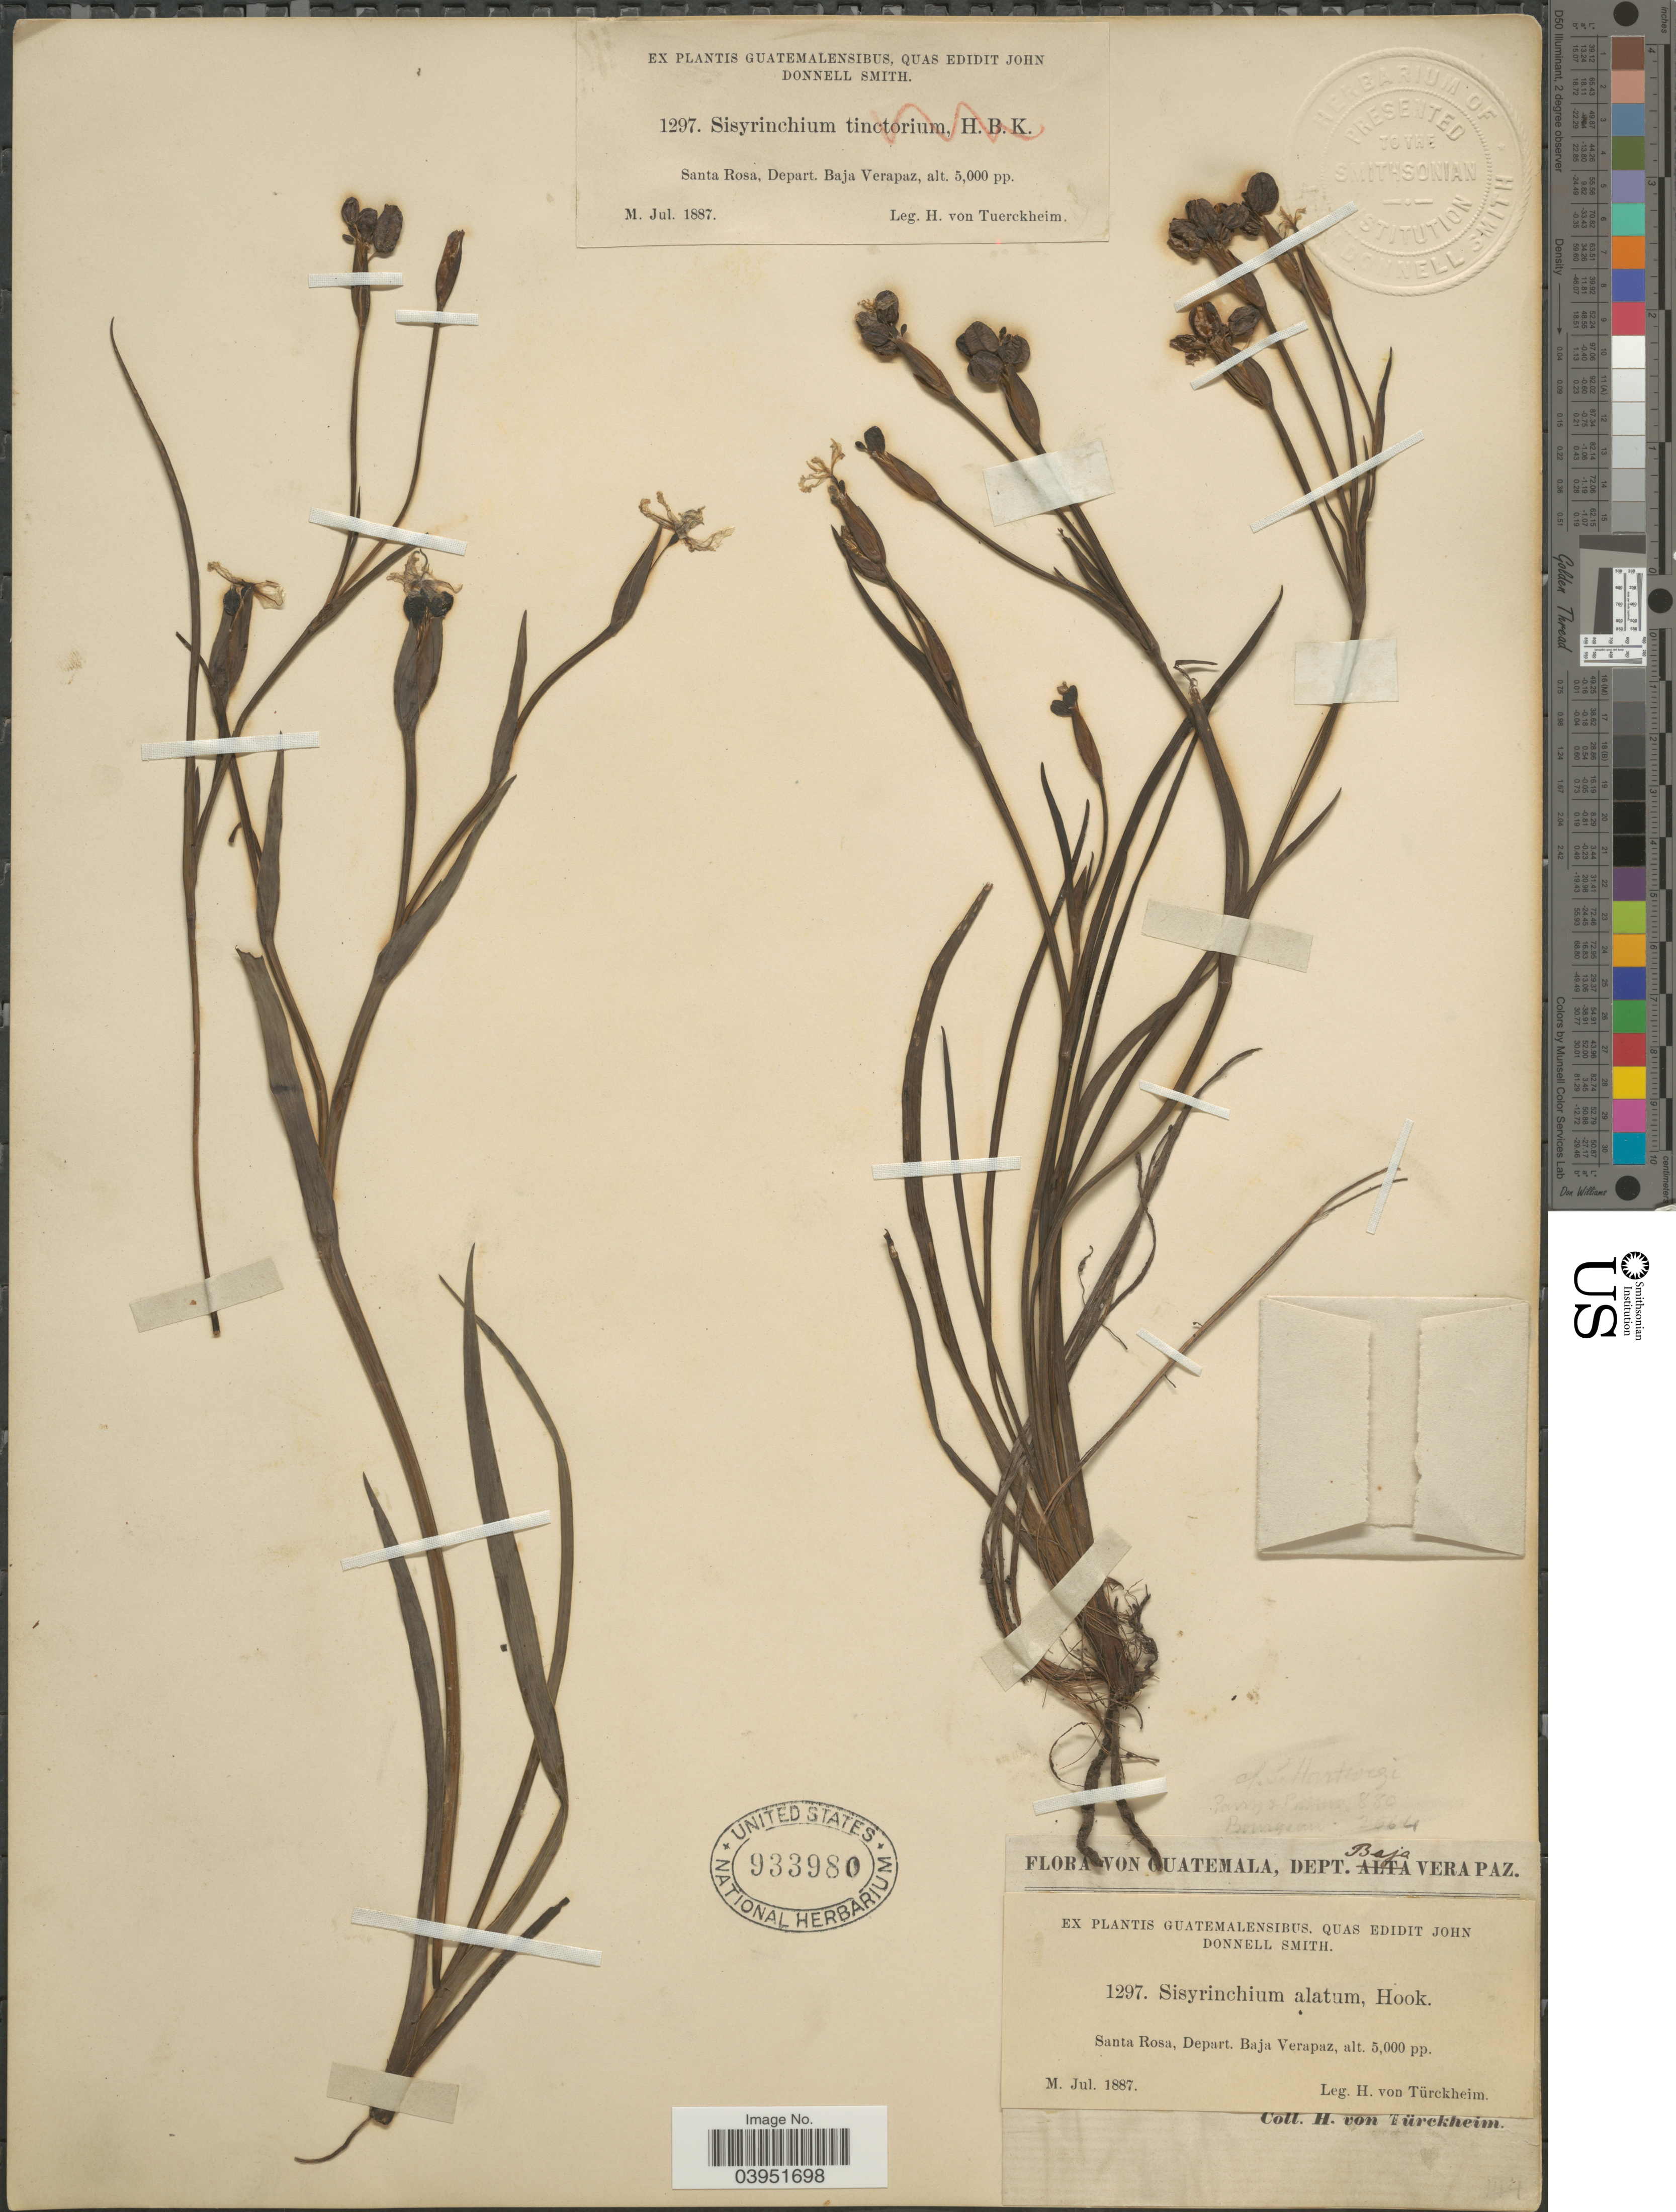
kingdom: Plantae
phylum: Tracheophyta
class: Liliopsida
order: Asparagales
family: Iridaceae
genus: Sisyrinchium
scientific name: Sisyrinchium alatum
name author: Hook.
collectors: H. von Türckheim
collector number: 1297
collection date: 1887-07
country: Guatemala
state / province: Baja Verapaz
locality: Santa Rosa, Depart. Baja Verapaz.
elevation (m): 1524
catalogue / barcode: US 933980